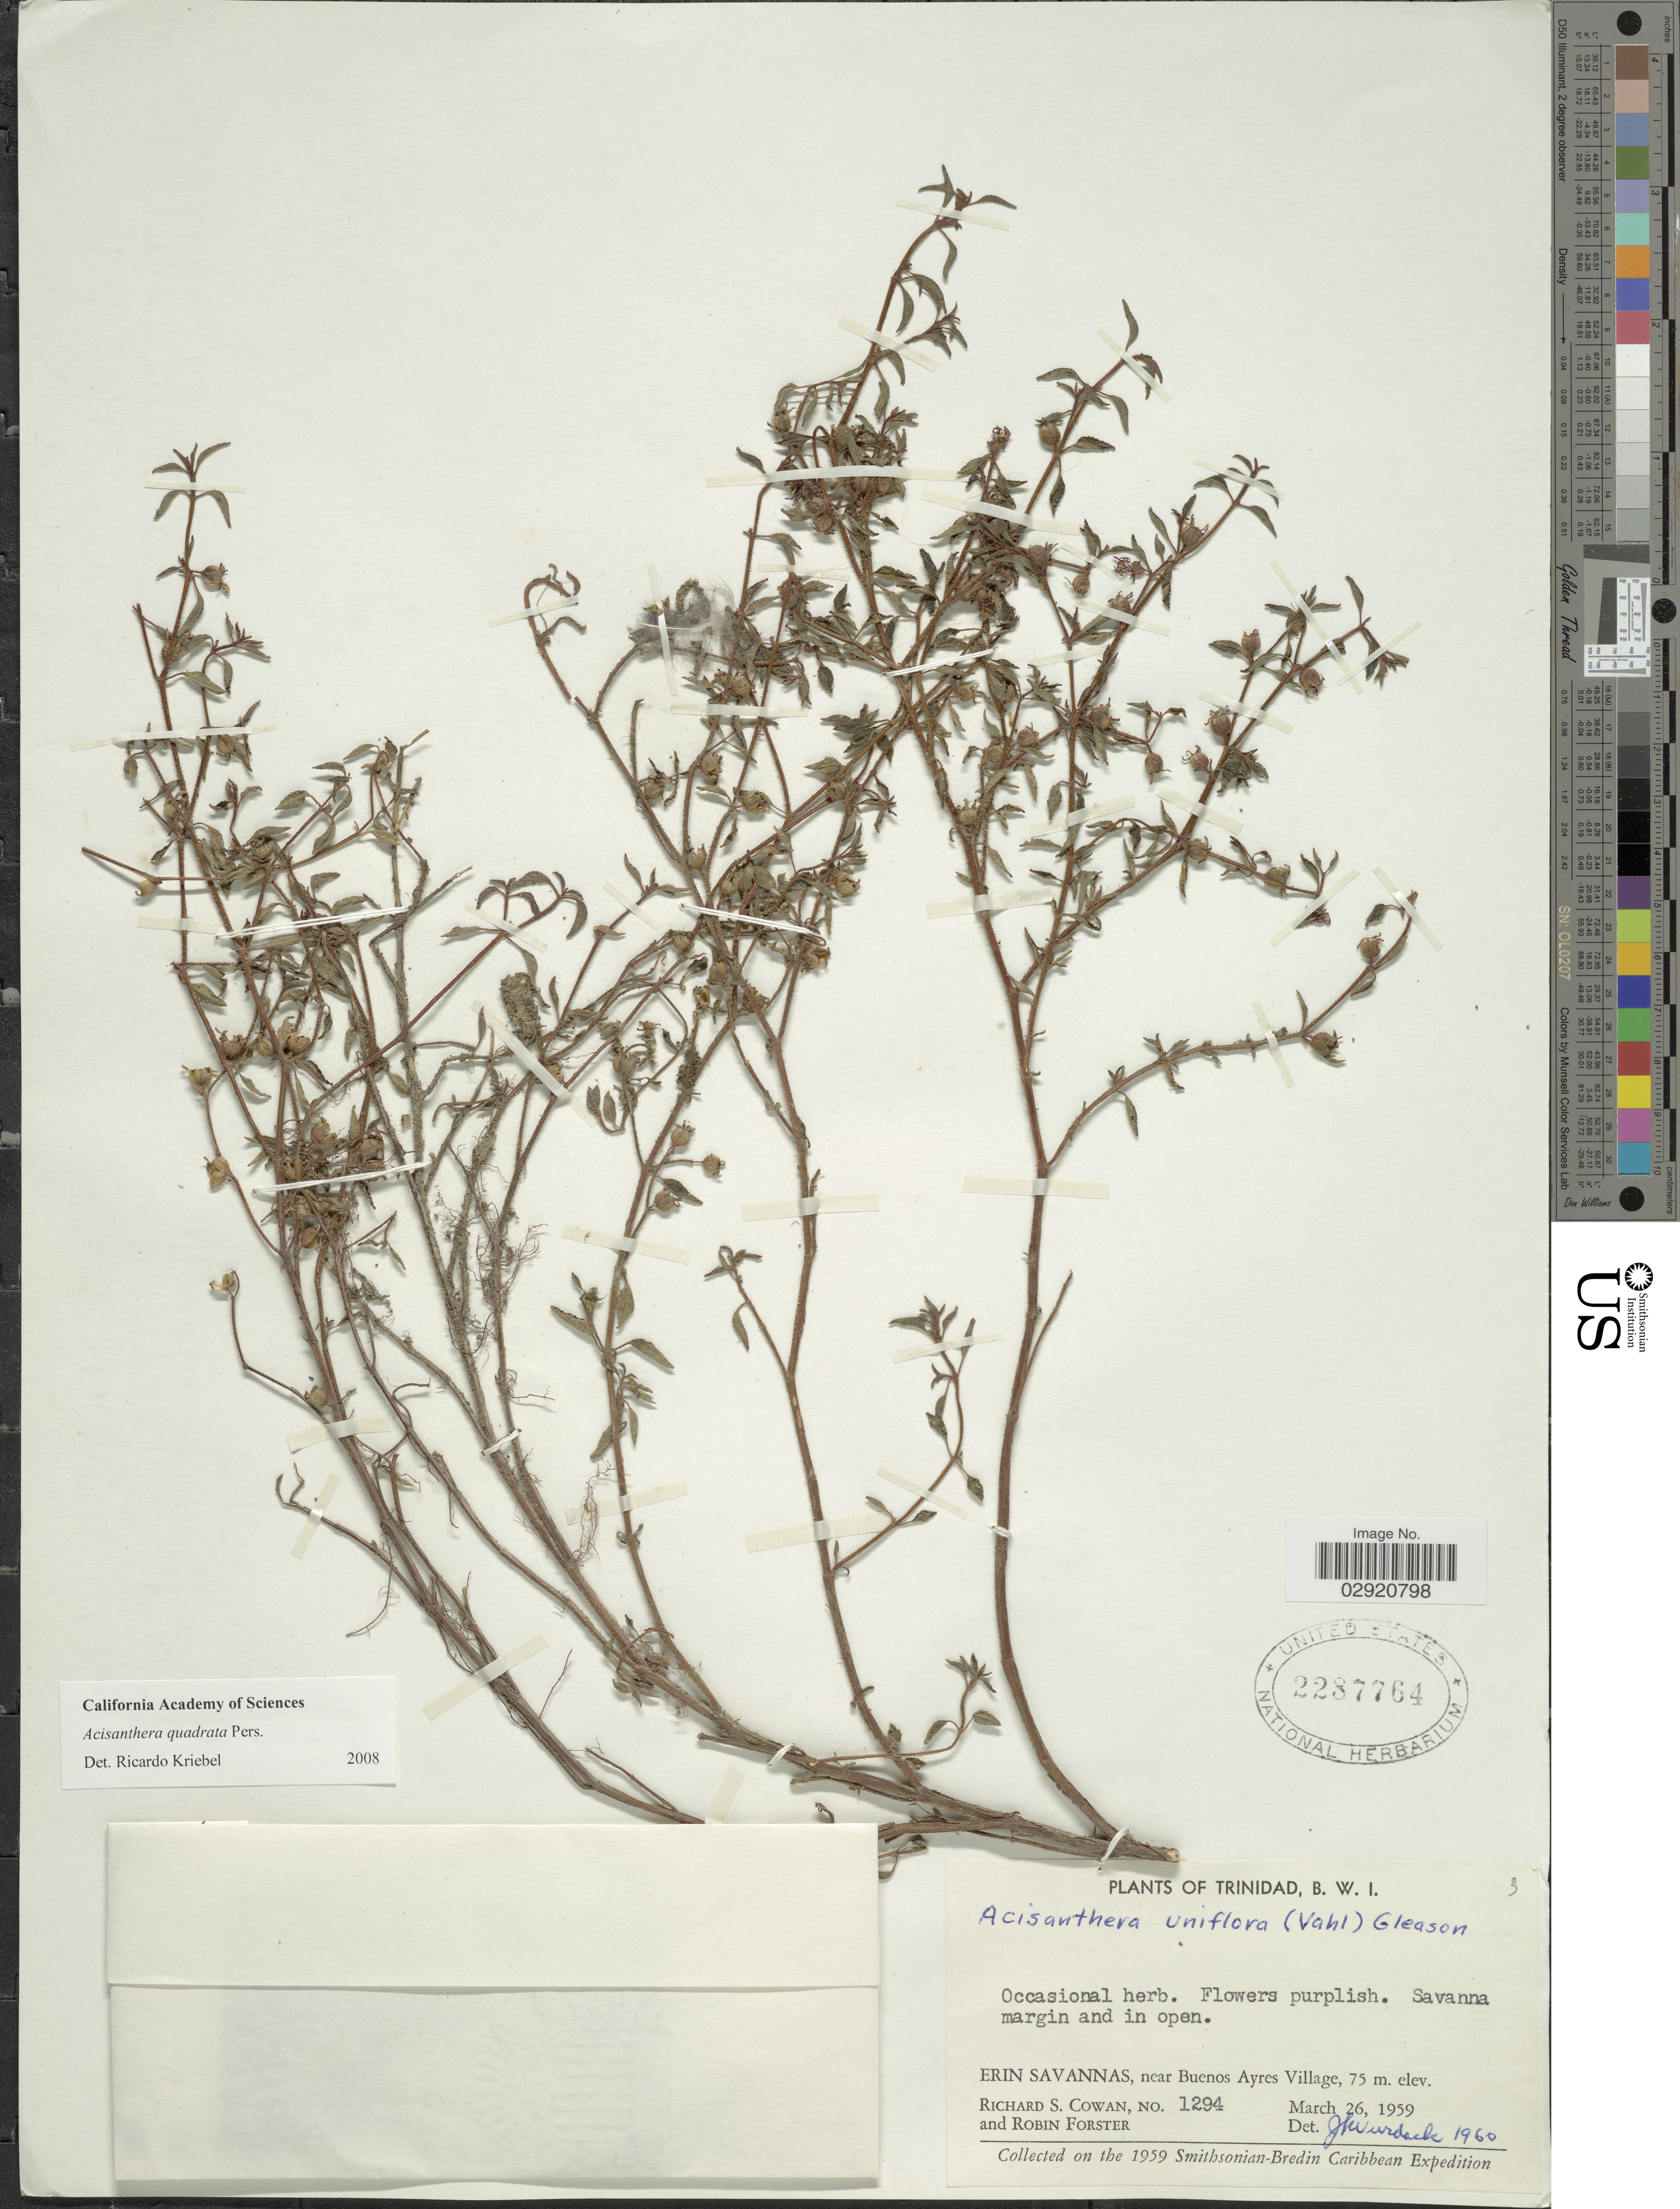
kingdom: Plantae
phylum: Tracheophyta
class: Magnoliopsida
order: Myrtales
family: Melastomataceae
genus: Acisanthera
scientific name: Acisanthera uniflora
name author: (Vahl) Gleason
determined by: Nunes da Silva, Diego, (RB), Jardim Botanico do Rio de Janeiro - Herbario (BRAZIL)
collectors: R. S. Cowan & R. Forster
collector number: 1294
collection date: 1959-03-26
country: Trinidad and Tobago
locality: Trinidad, B. W. I. Erin Savannas, near Buenos Ayres Village.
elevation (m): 75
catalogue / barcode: US 2287764